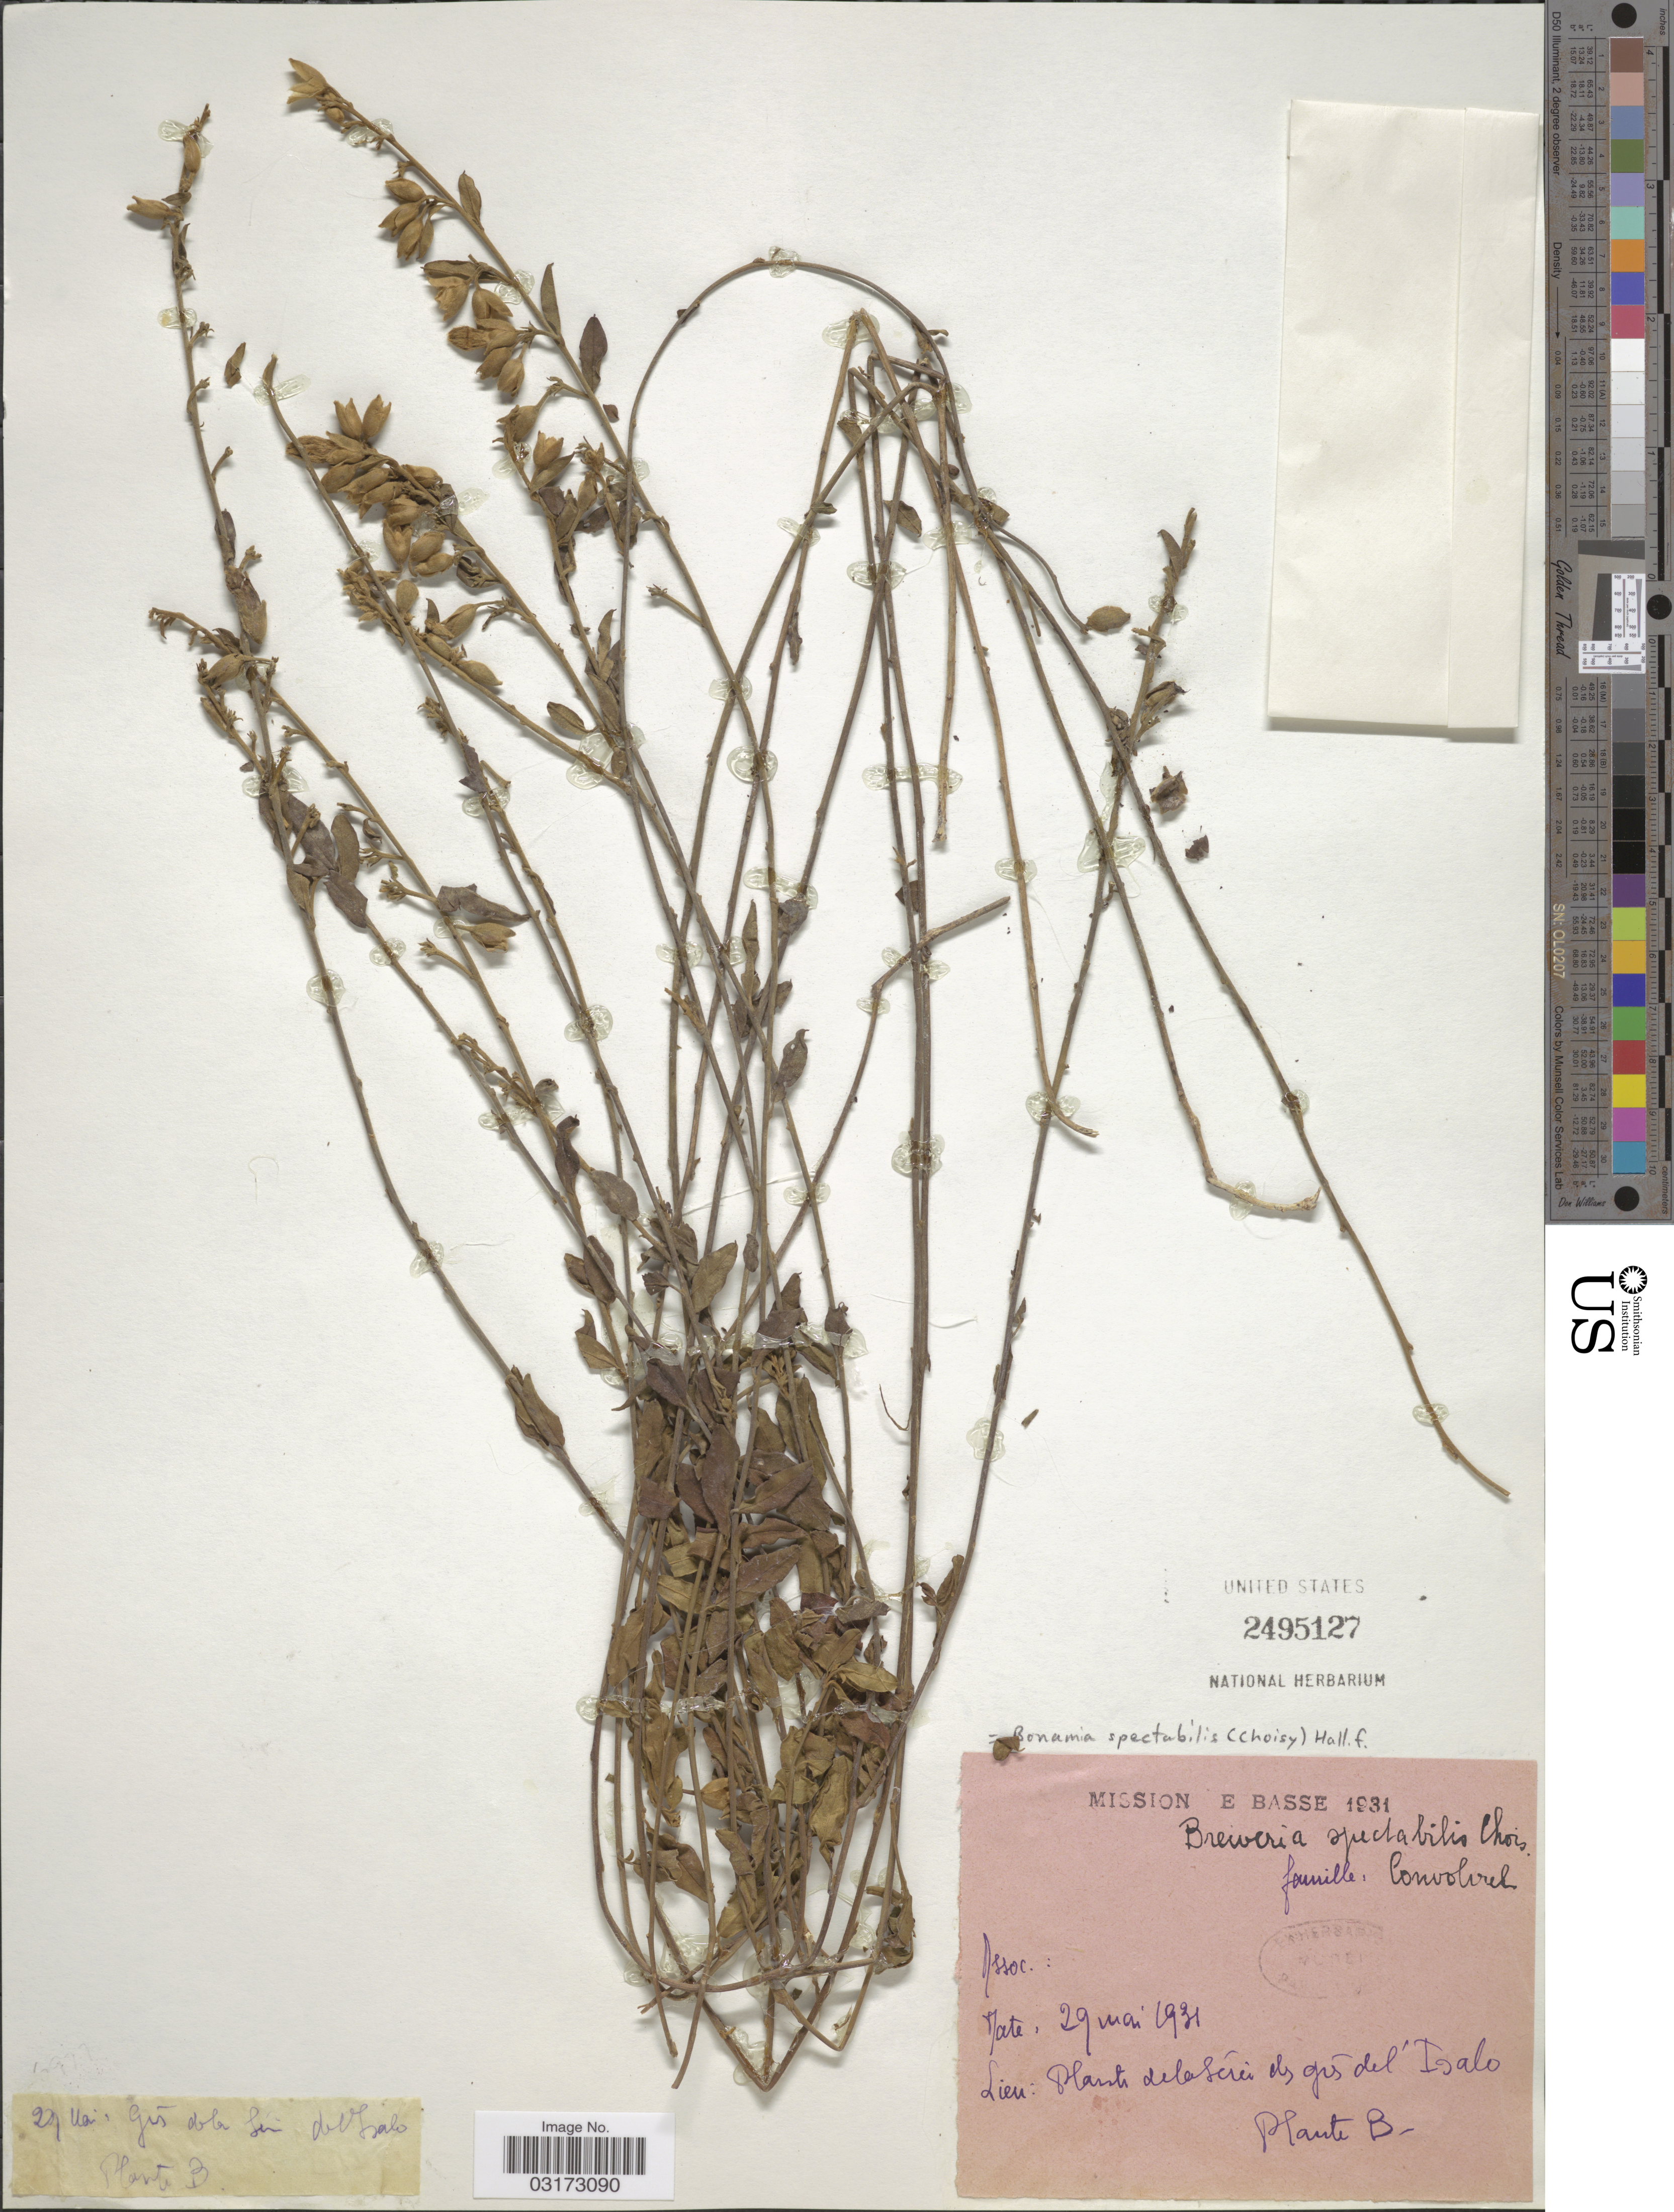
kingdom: Plantae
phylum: Tracheophyta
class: Magnoliopsida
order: Solanales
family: Convolvulaceae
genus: Bonamia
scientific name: Bonamia spectabilis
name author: (Choisy) Hallier f.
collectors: E. Basse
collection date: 1931-05-29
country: Madagascar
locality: Plante de la série des gres de l'Isalo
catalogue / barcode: US 2495127